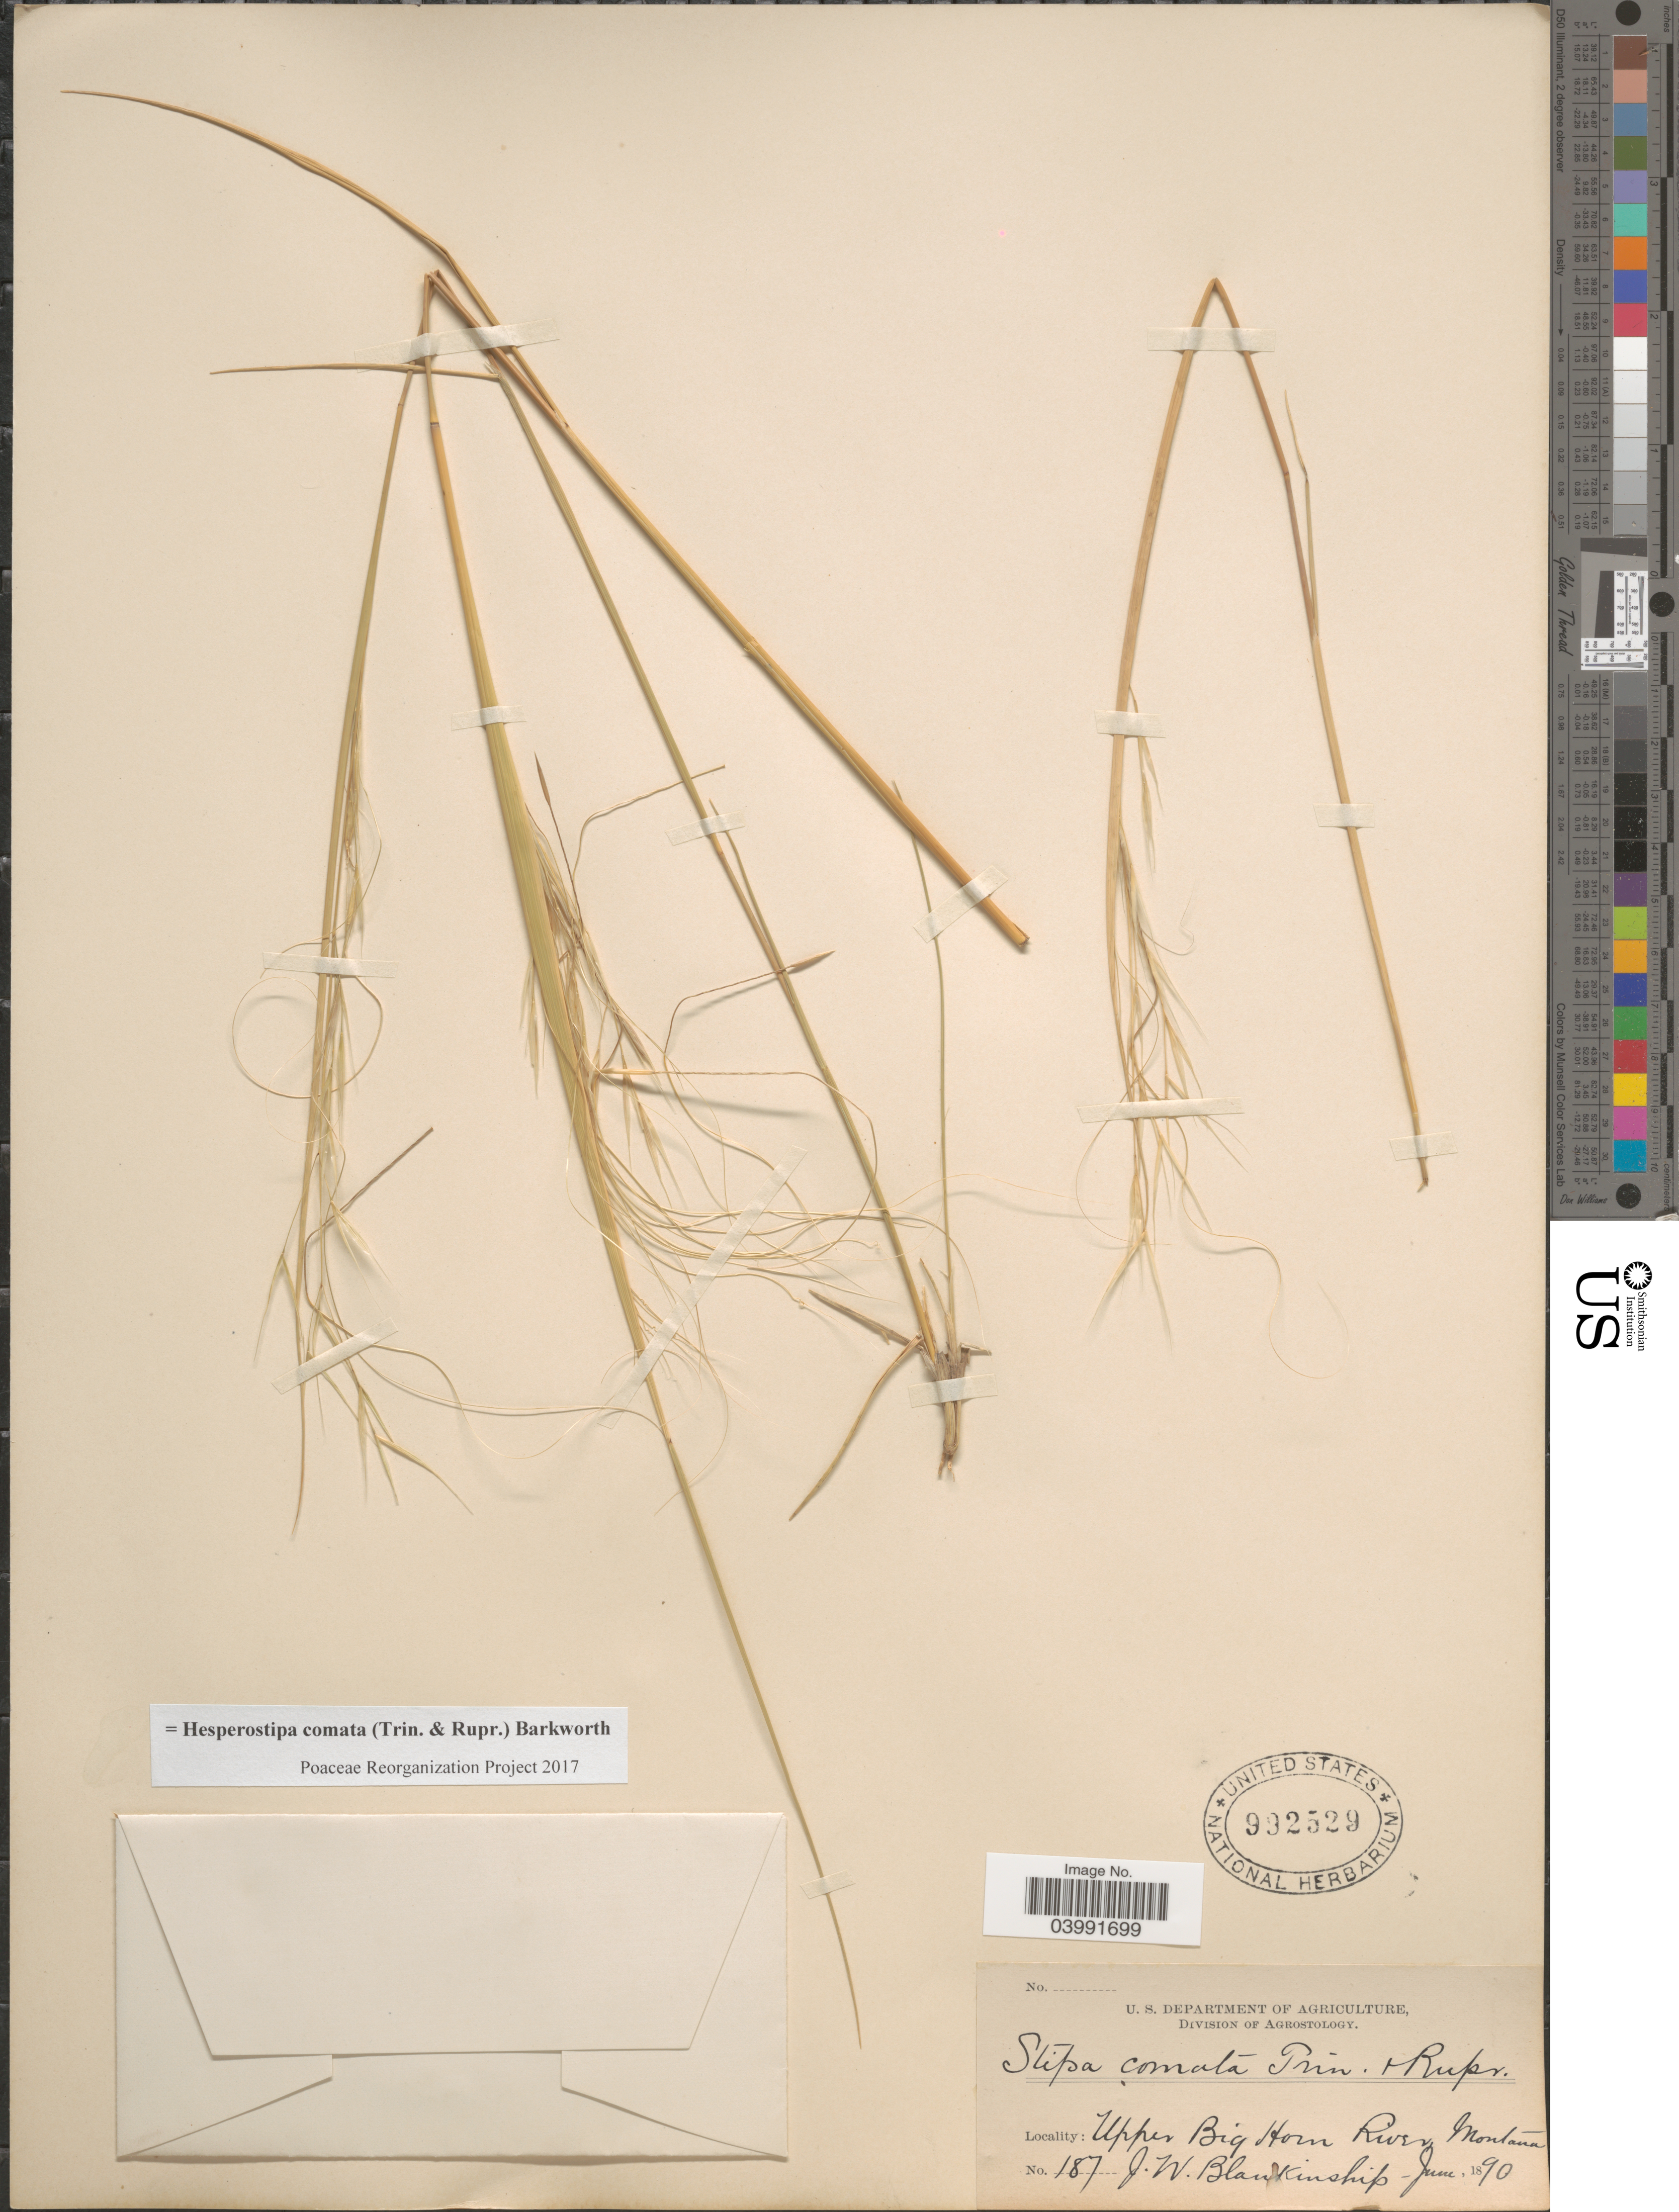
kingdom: Plantae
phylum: Tracheophyta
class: Liliopsida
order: Poales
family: Poaceae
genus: Hesperostipa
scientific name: Hesperostipa comata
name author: (Trin. & Rupr.) Barkworth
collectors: J. W. Blankinship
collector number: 187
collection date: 1890-06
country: United States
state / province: Montana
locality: Upper Big Horn River.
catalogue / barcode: US 992529